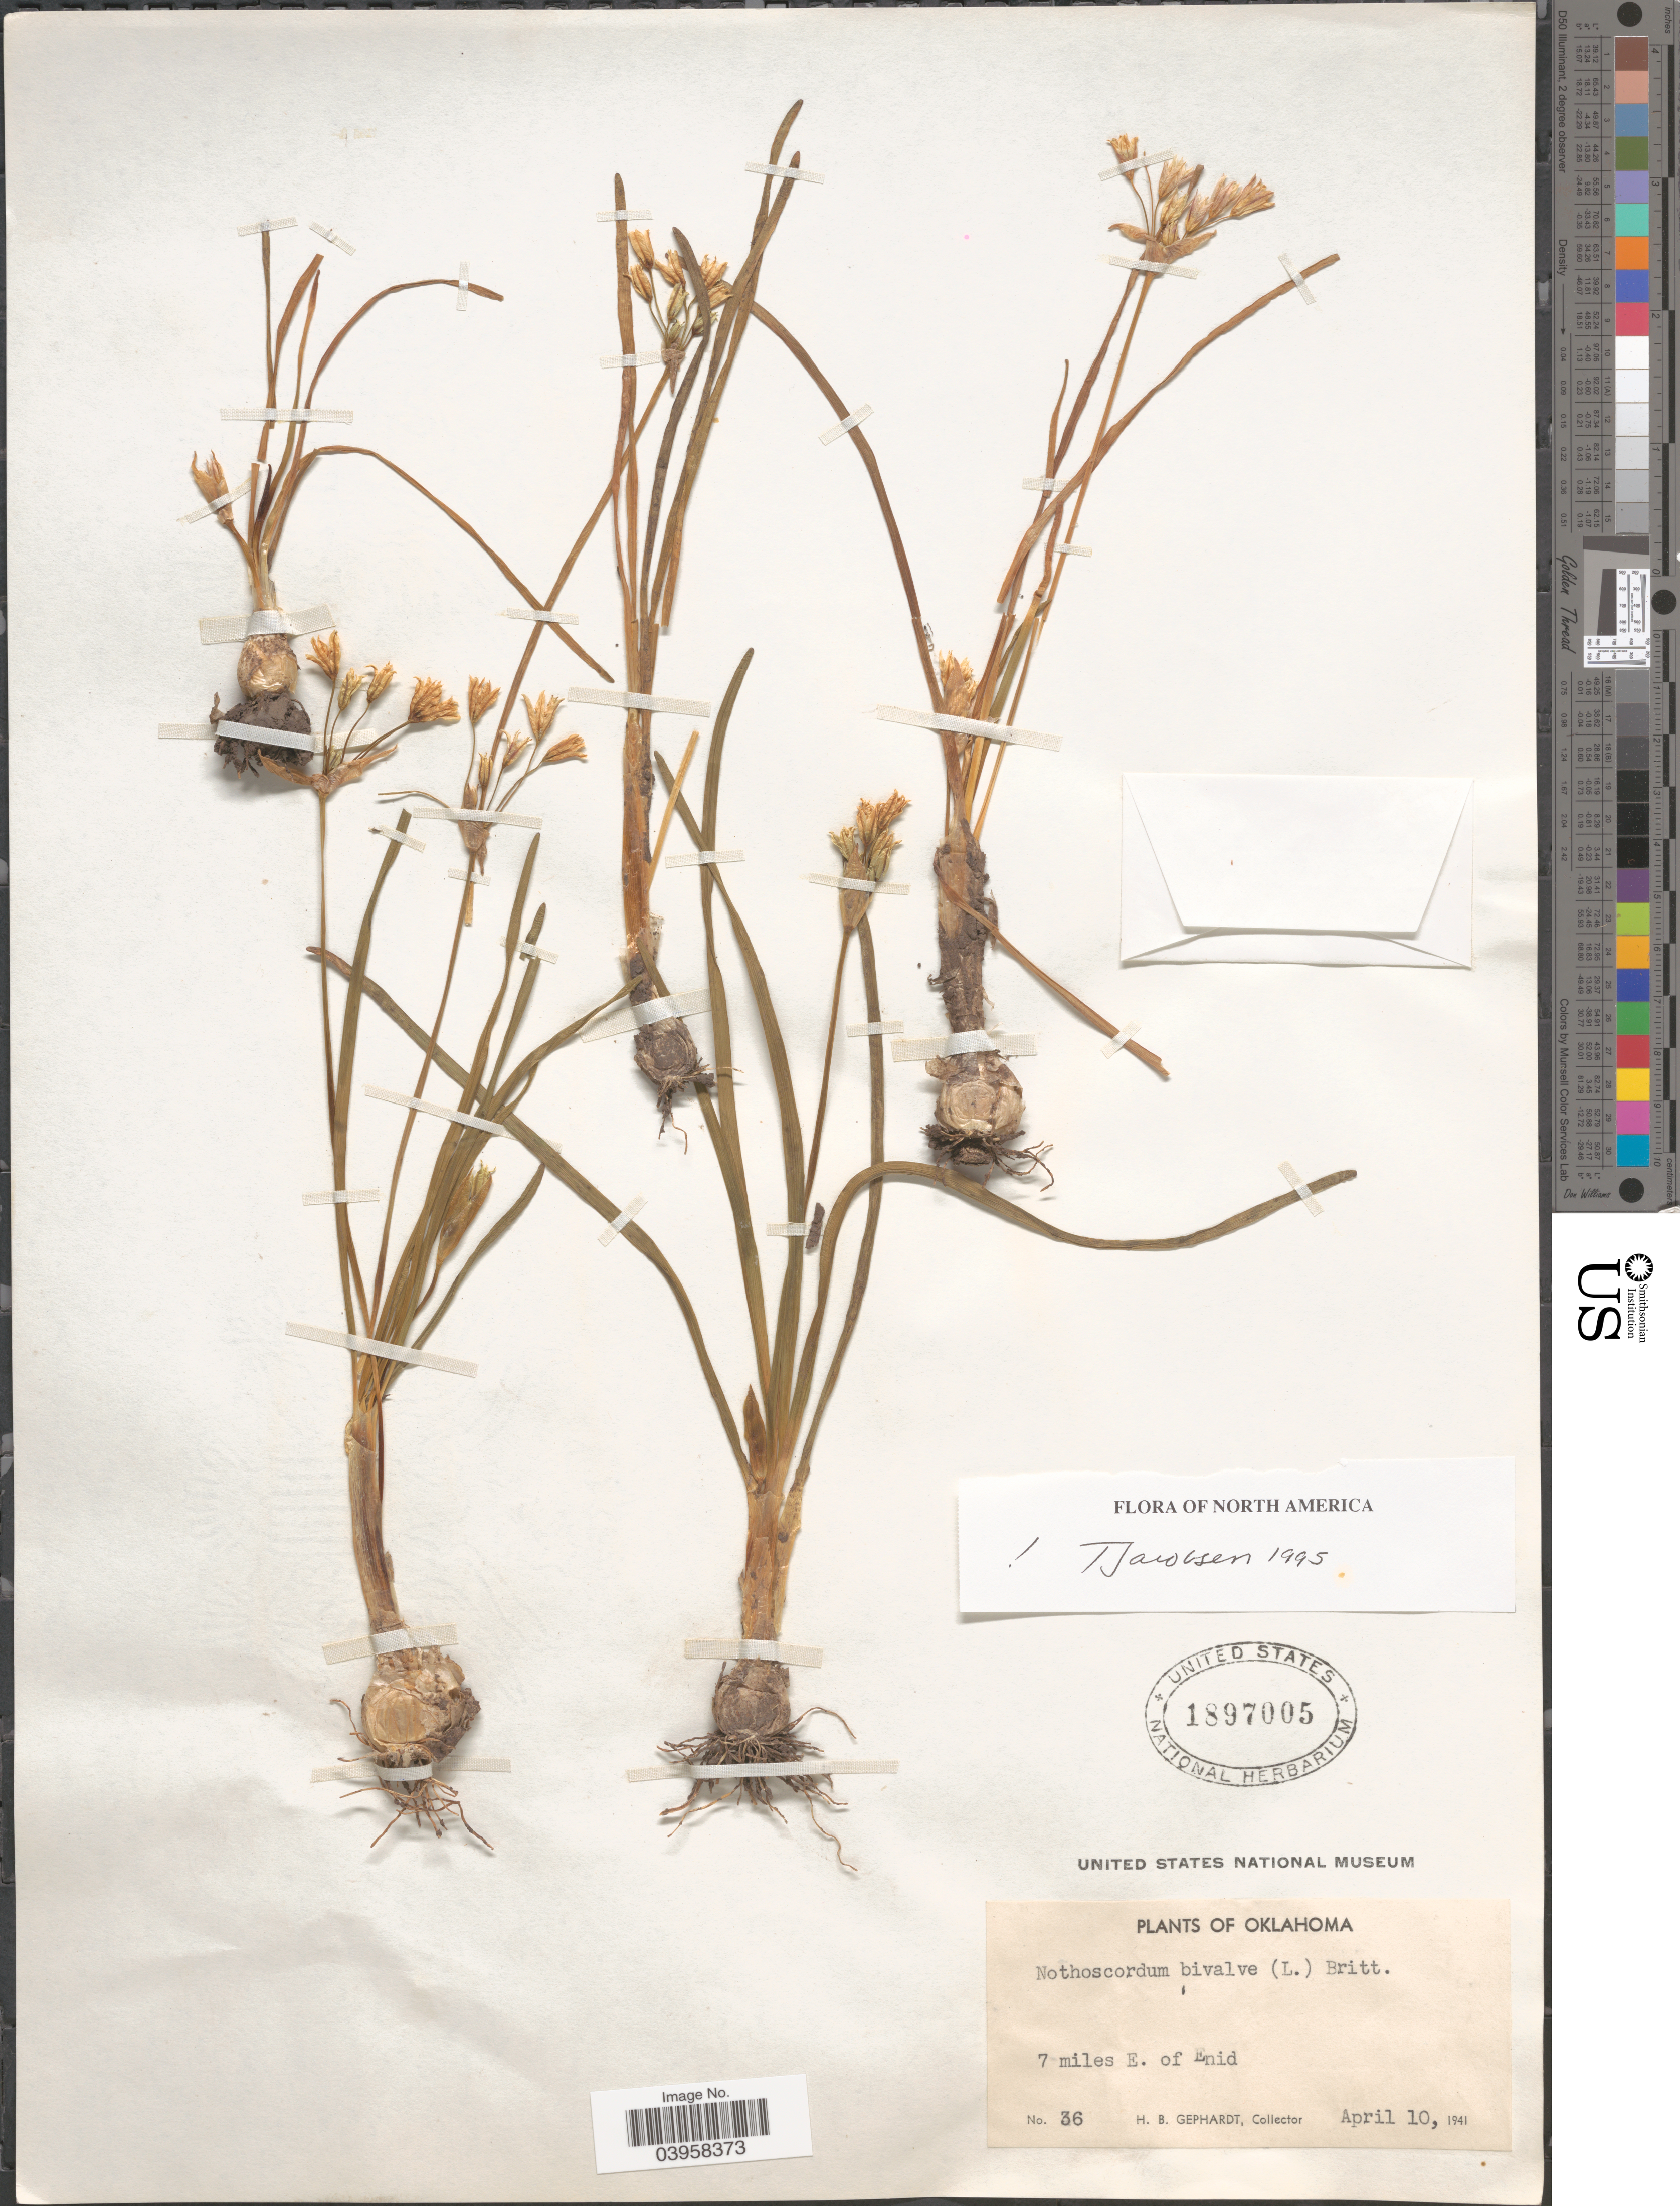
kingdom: Plantae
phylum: Tracheophyta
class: Liliopsida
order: Asparagales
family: Amaryllidaceae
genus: Nothoscordum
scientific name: Nothoscordum bivalve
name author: (L.) Britton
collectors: H. Gephardt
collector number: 36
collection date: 1941-04-10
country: United States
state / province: Oklahoma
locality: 7 miles E. of Enid.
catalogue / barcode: US 1897005